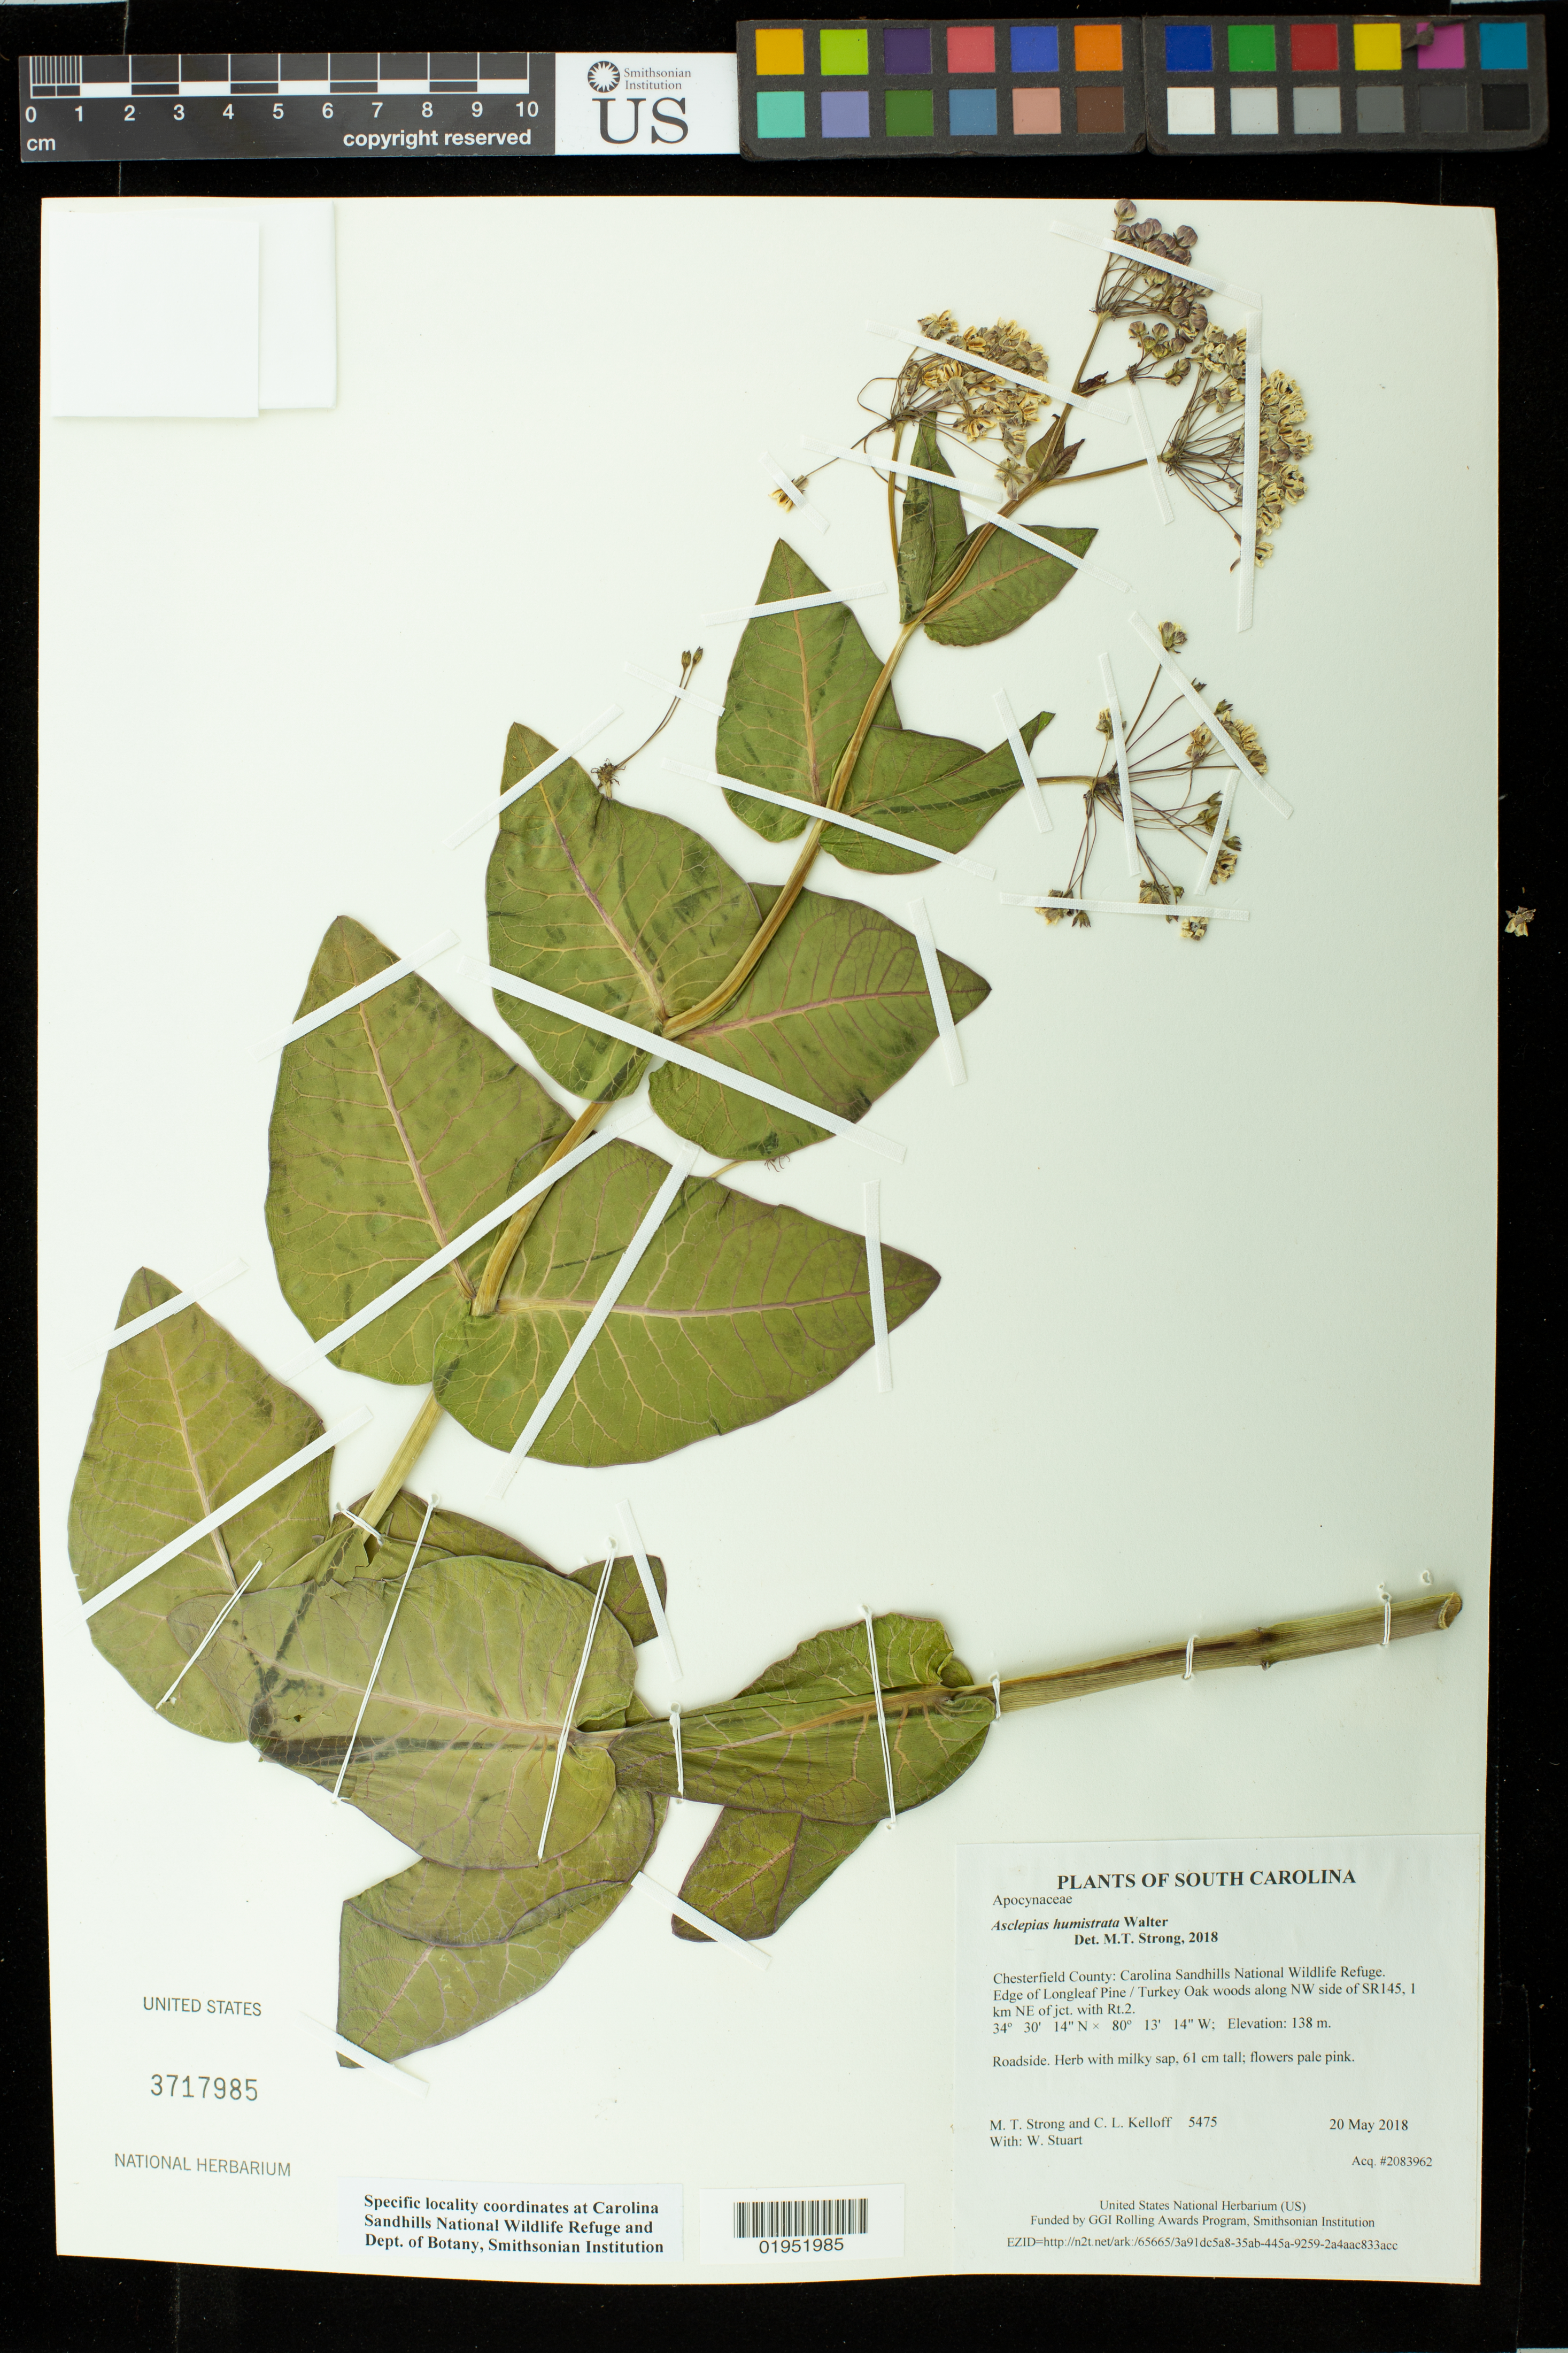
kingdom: Plantae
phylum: Tracheophyta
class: Magnoliopsida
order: Gentianales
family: Apocynaceae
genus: Asclepias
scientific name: Asclepias humistrata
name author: Walter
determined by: Strong, Mark T., (BOT), Smithsonian Institution - National Museum of Natural History (UNITED STATES)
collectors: M. T. Strong, C. L. Kelloff & W. Stuart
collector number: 5475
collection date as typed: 20 May 2018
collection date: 2018-05-20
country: United States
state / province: South Carolina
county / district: Chesterfield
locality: Carolina Sandhills National Wildlife Refuge. Edge of Longleaf Pine / Turkey Oak woods along NW side of SR145, 1 km NE of ject. with Rt.2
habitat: Roadside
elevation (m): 138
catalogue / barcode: US 3717985